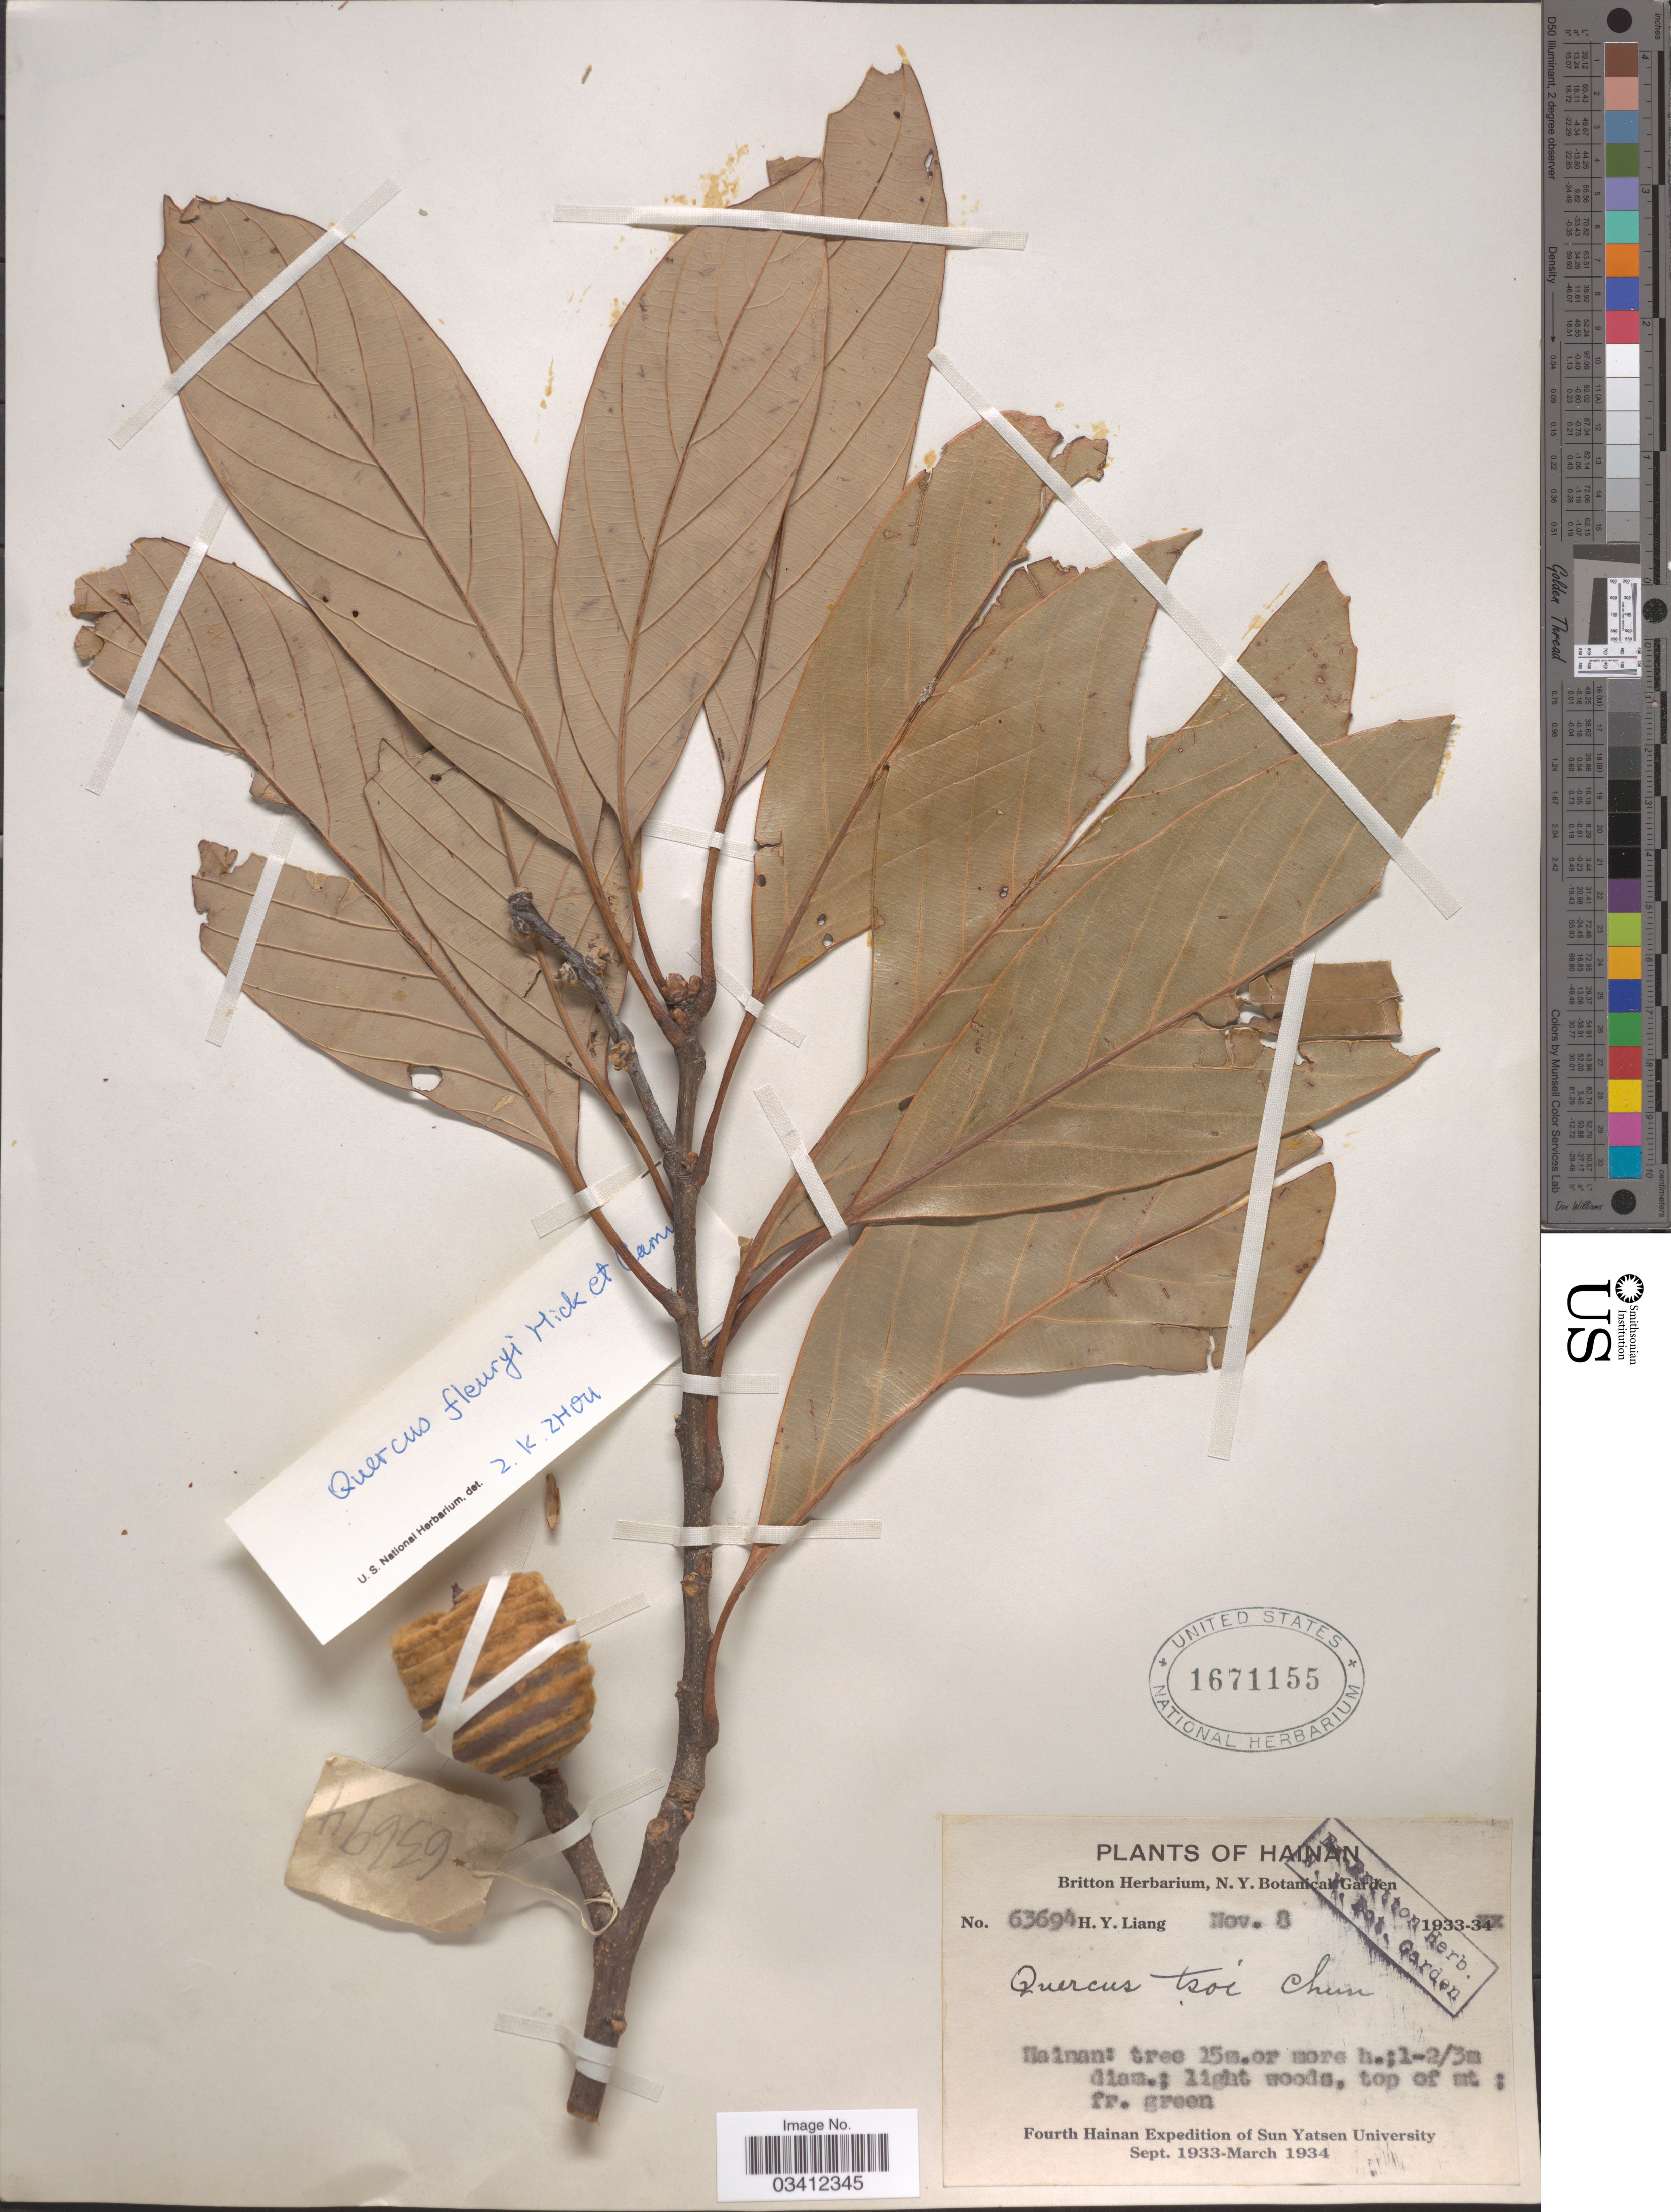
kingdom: Plantae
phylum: Tracheophyta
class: Magnoliopsida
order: Fagales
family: Fagaceae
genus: Quercus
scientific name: Quercus tsoi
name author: Chun ex Menitsky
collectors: H. Y. Liang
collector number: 63694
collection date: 1933-11-08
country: China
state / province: Hainan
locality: Top of mt.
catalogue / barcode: US 1671155